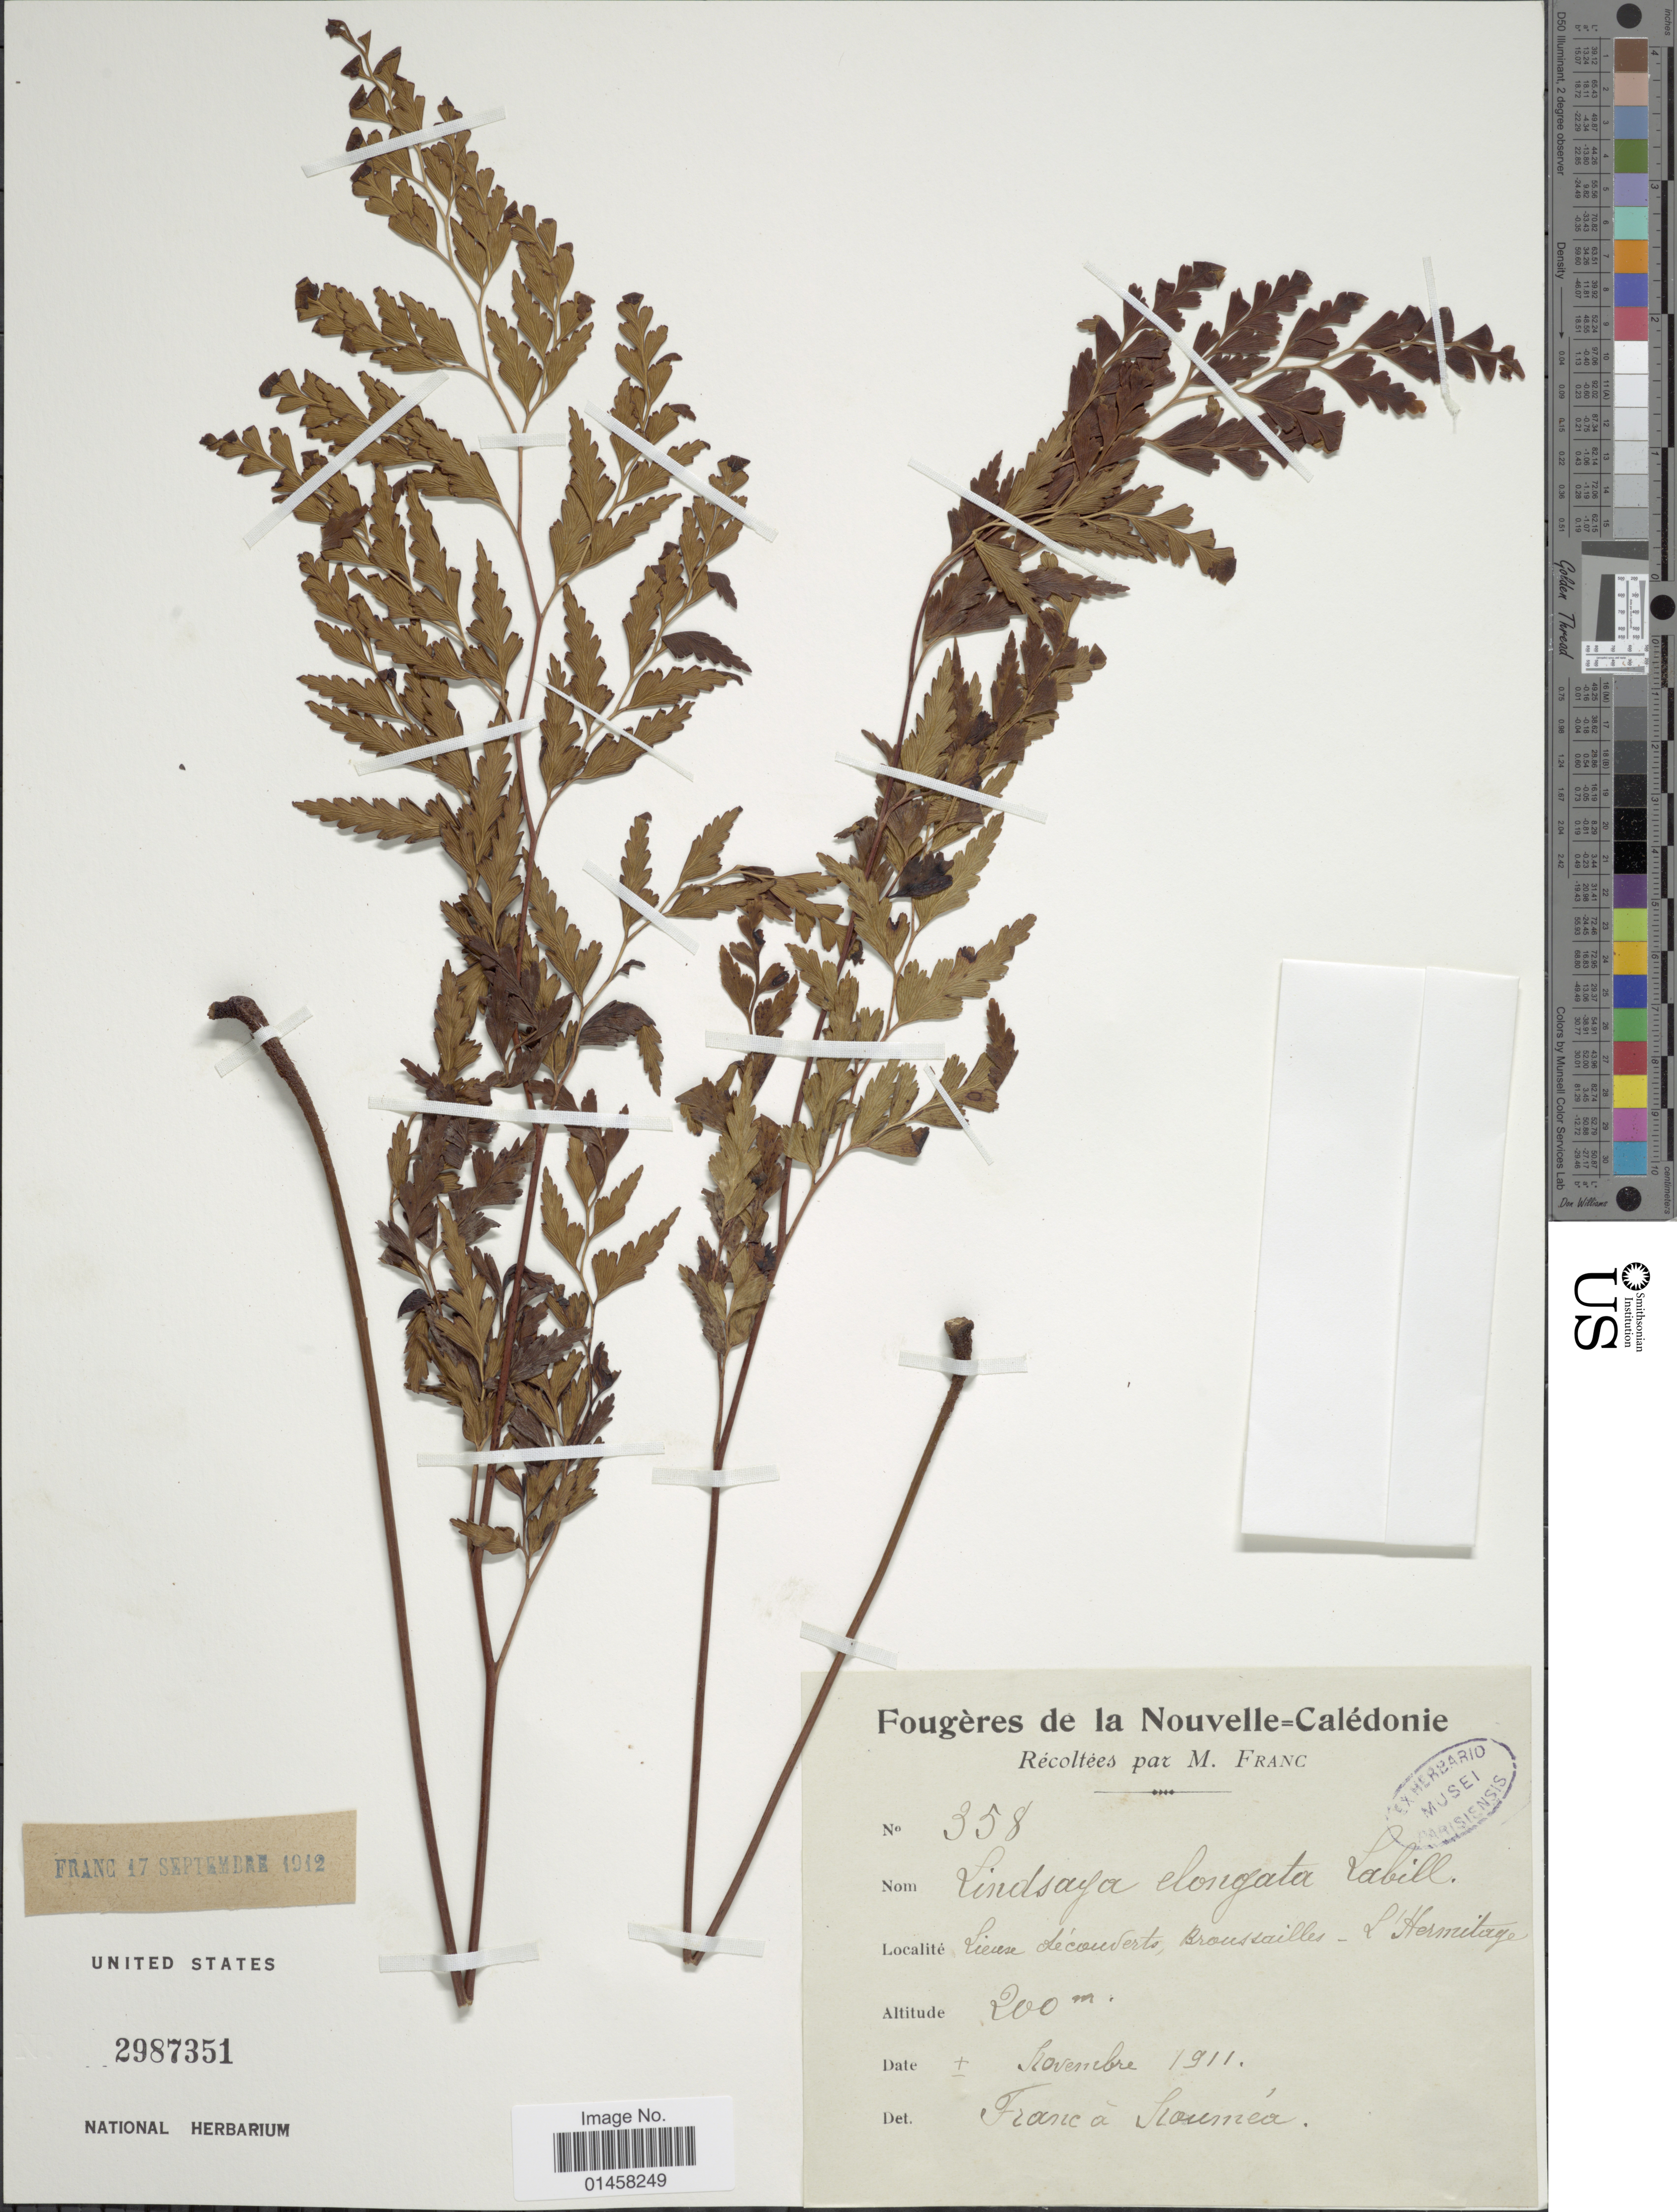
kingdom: Plantae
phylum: Tracheophyta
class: Polypodiopsida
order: Polypodiales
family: Lindsaeaceae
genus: Sphenomeris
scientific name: Sphenomeris deltoidea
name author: (C. Chr.) Copel.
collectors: M. Franc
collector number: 358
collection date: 1911-11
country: New Caledonia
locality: La Nouvelle Calédonie. Lieuse découverts, Broussailles- L'Hermitage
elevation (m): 200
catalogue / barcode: US 2987351